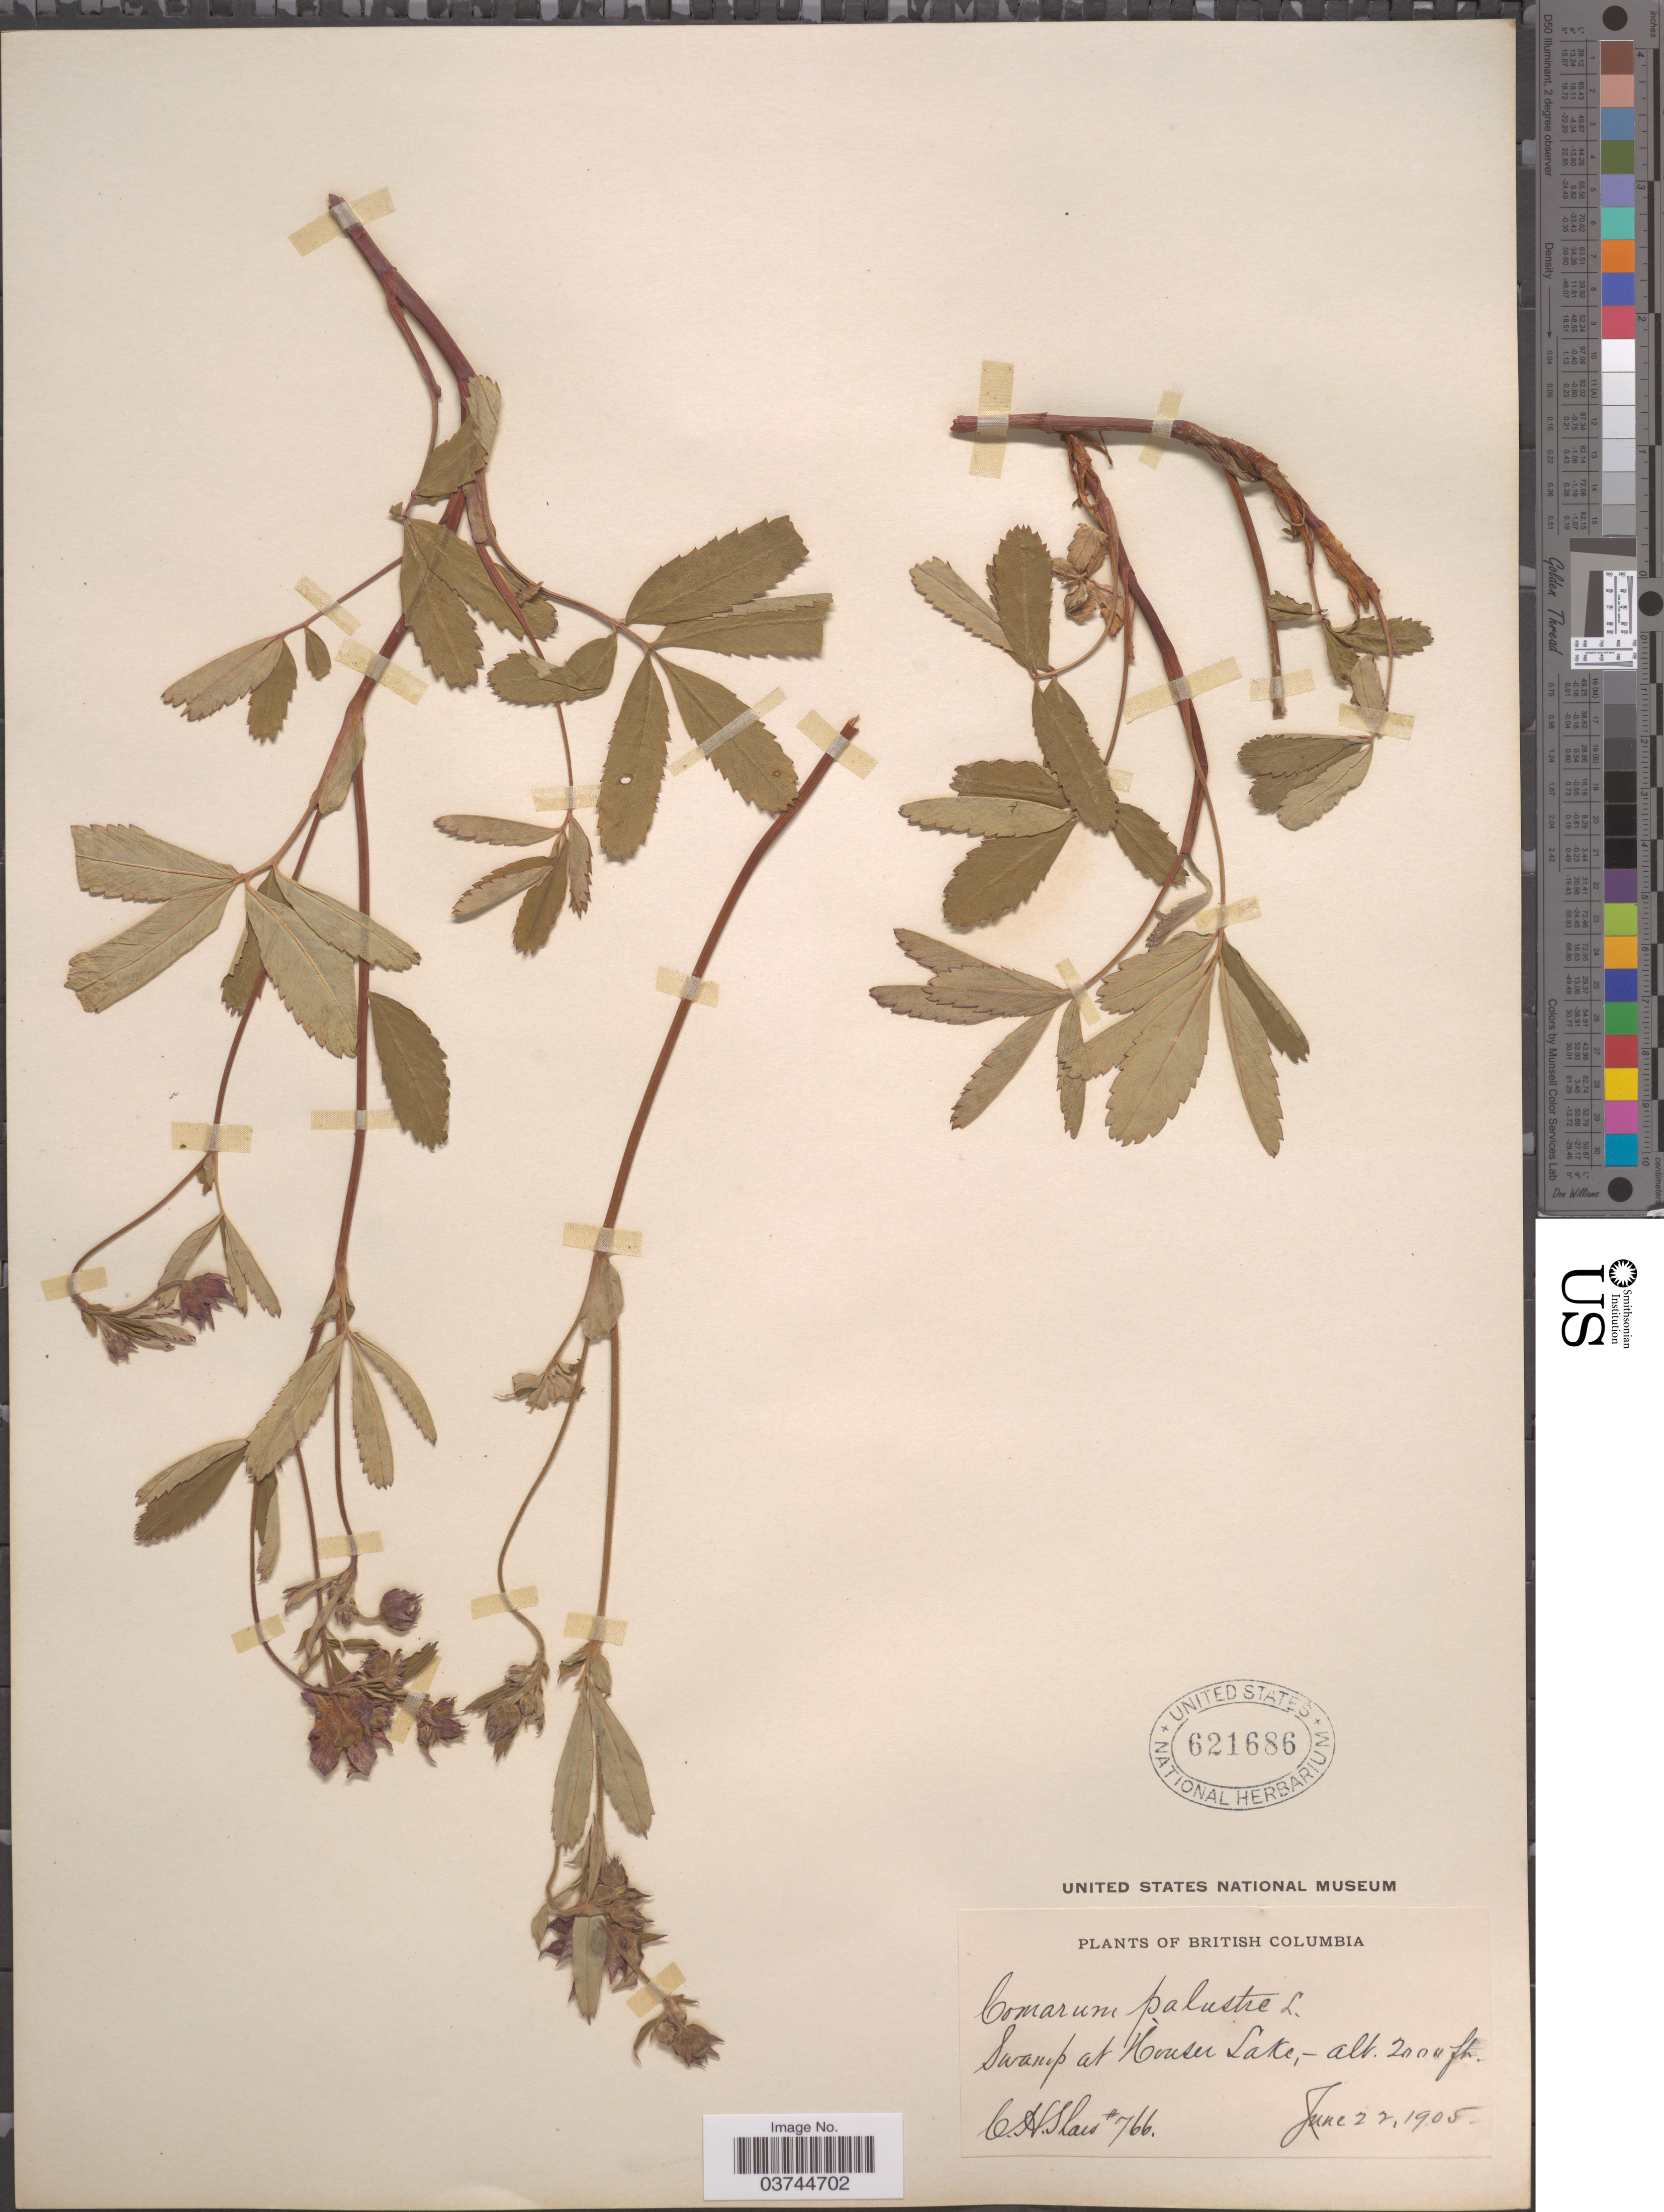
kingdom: Plantae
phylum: Tracheophyta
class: Magnoliopsida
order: Rosales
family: Rosaceae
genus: Comarum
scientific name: Comarum palustre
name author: L.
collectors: C. H. Shaw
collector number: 766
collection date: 1905-06-22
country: Canada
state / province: British Columbia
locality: Swamp at Houser Lake.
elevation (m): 610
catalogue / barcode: US 621686